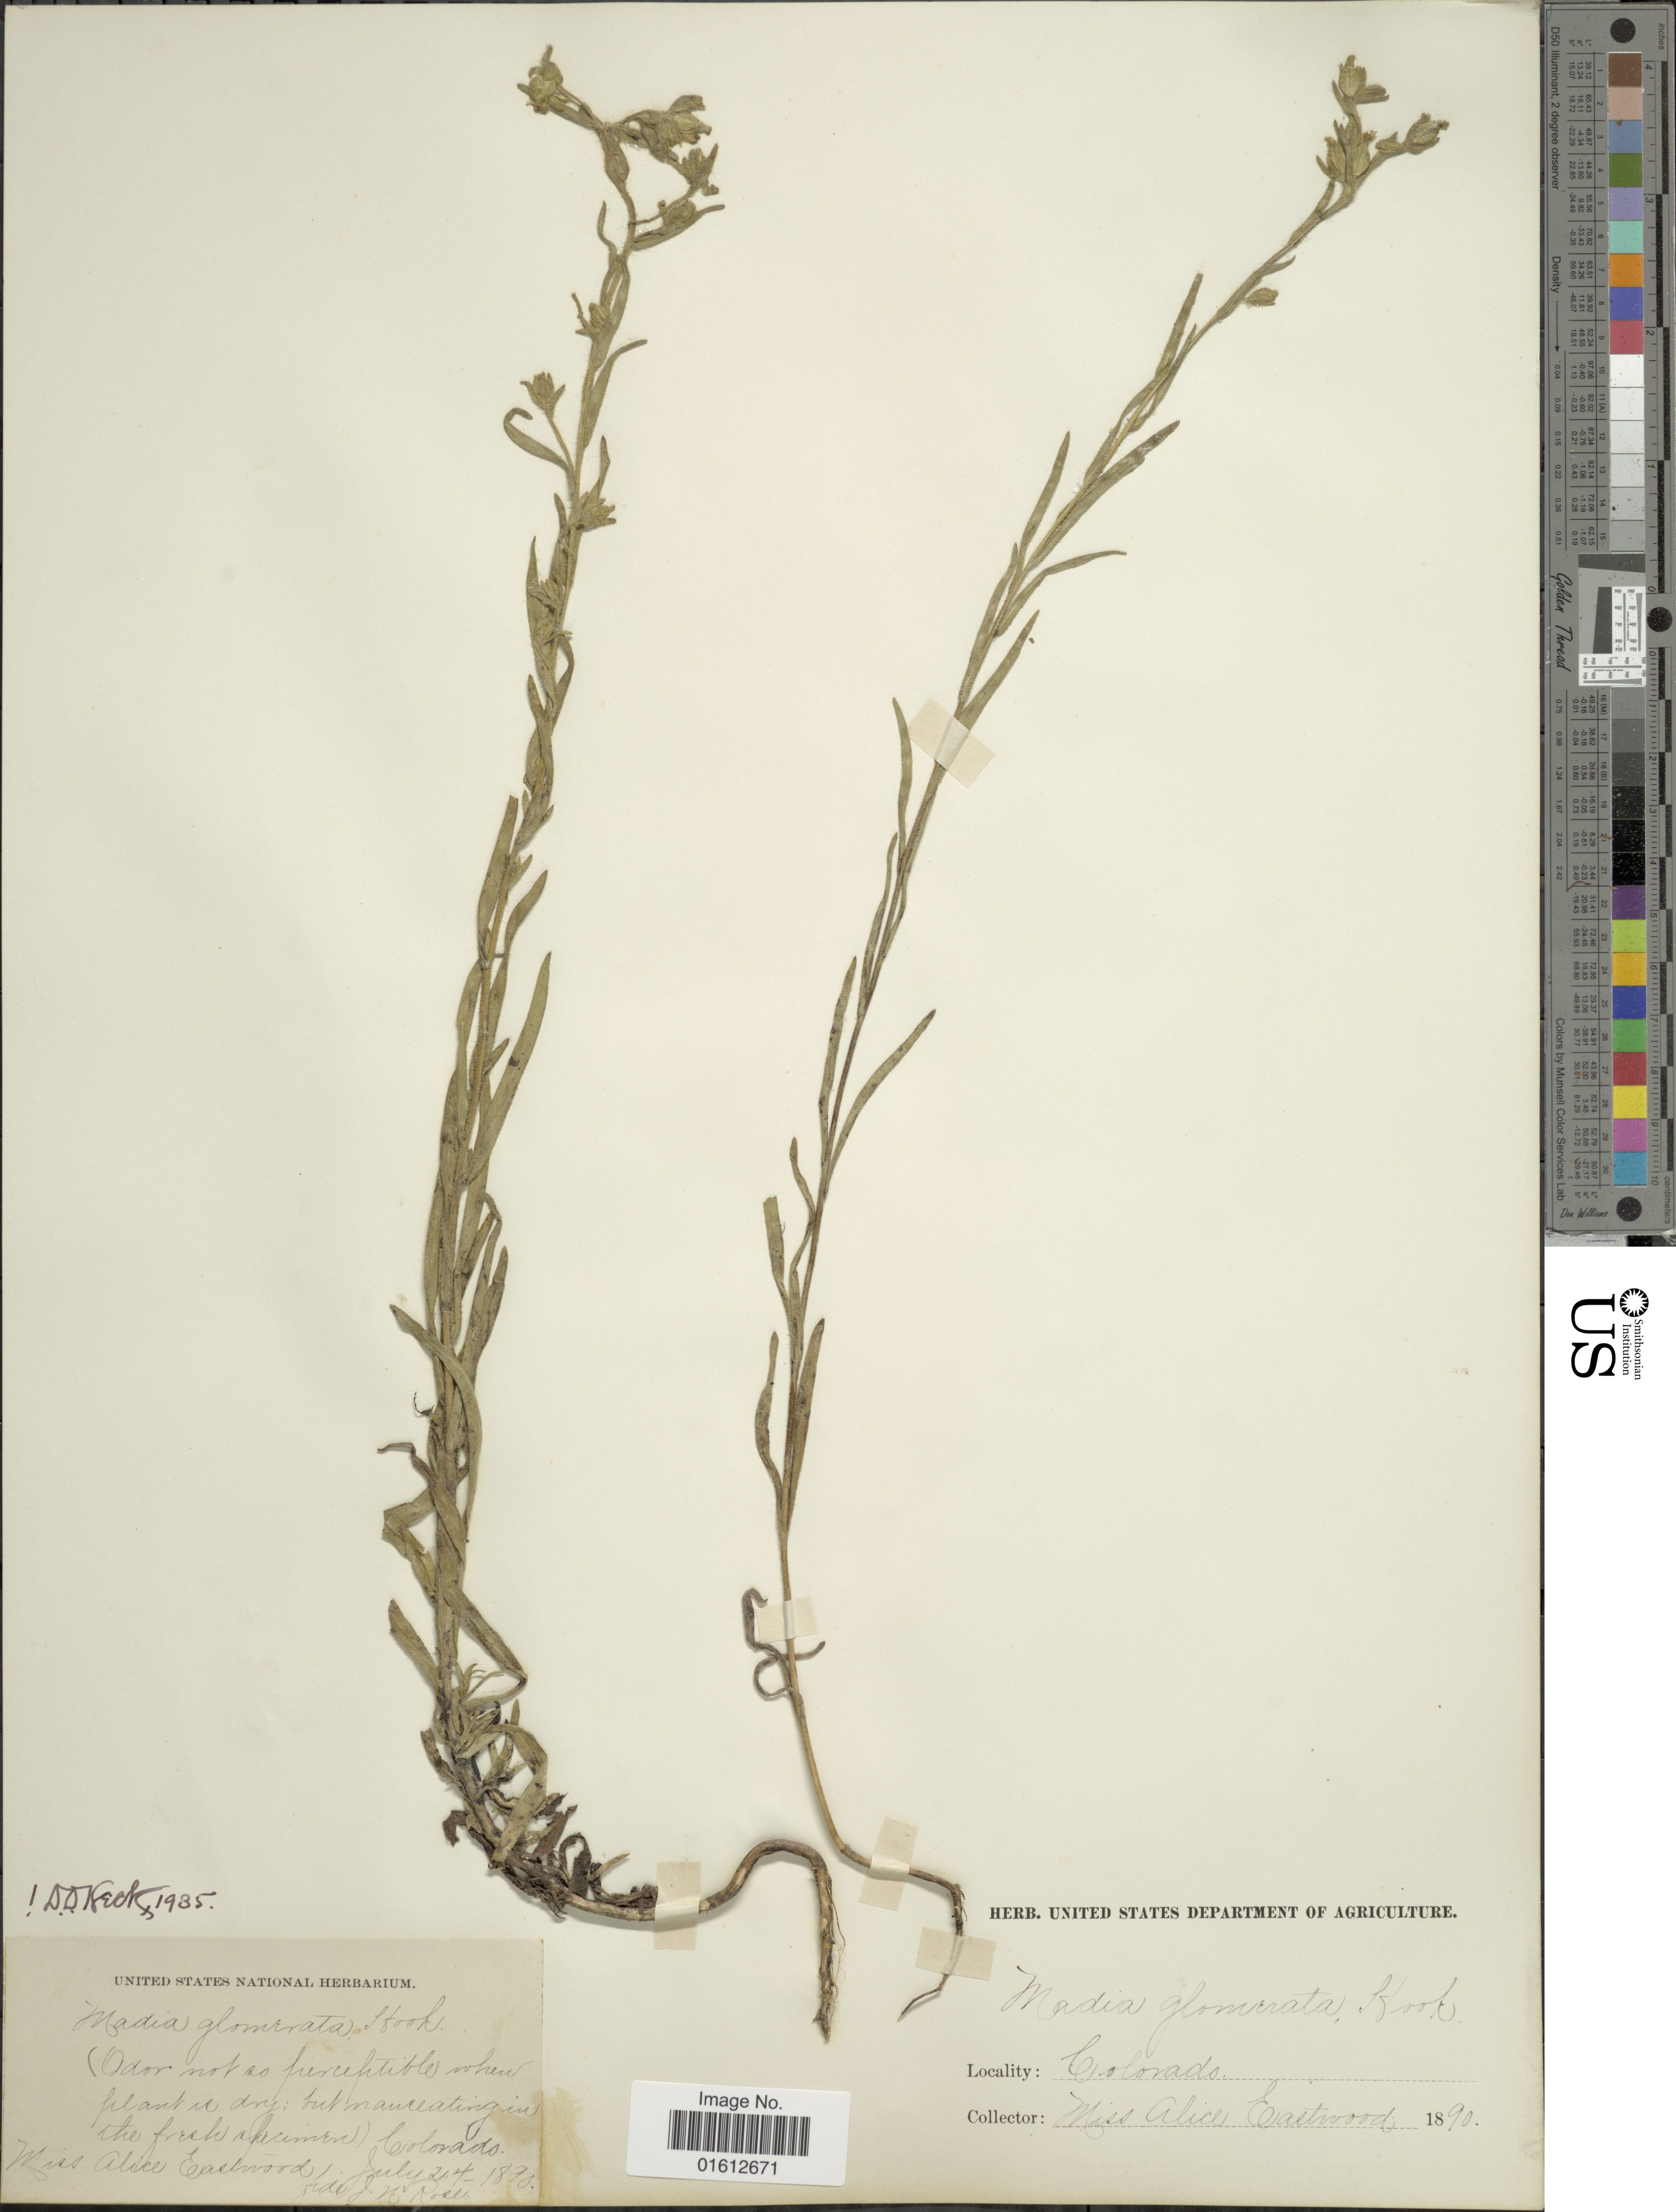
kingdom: Plantae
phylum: Tracheophyta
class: Magnoliopsida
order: Asterales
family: Asteraceae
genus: Madia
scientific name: Madia glomerata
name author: Hook.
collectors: A. Eastwood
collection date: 1870-07-24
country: United States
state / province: Colorado